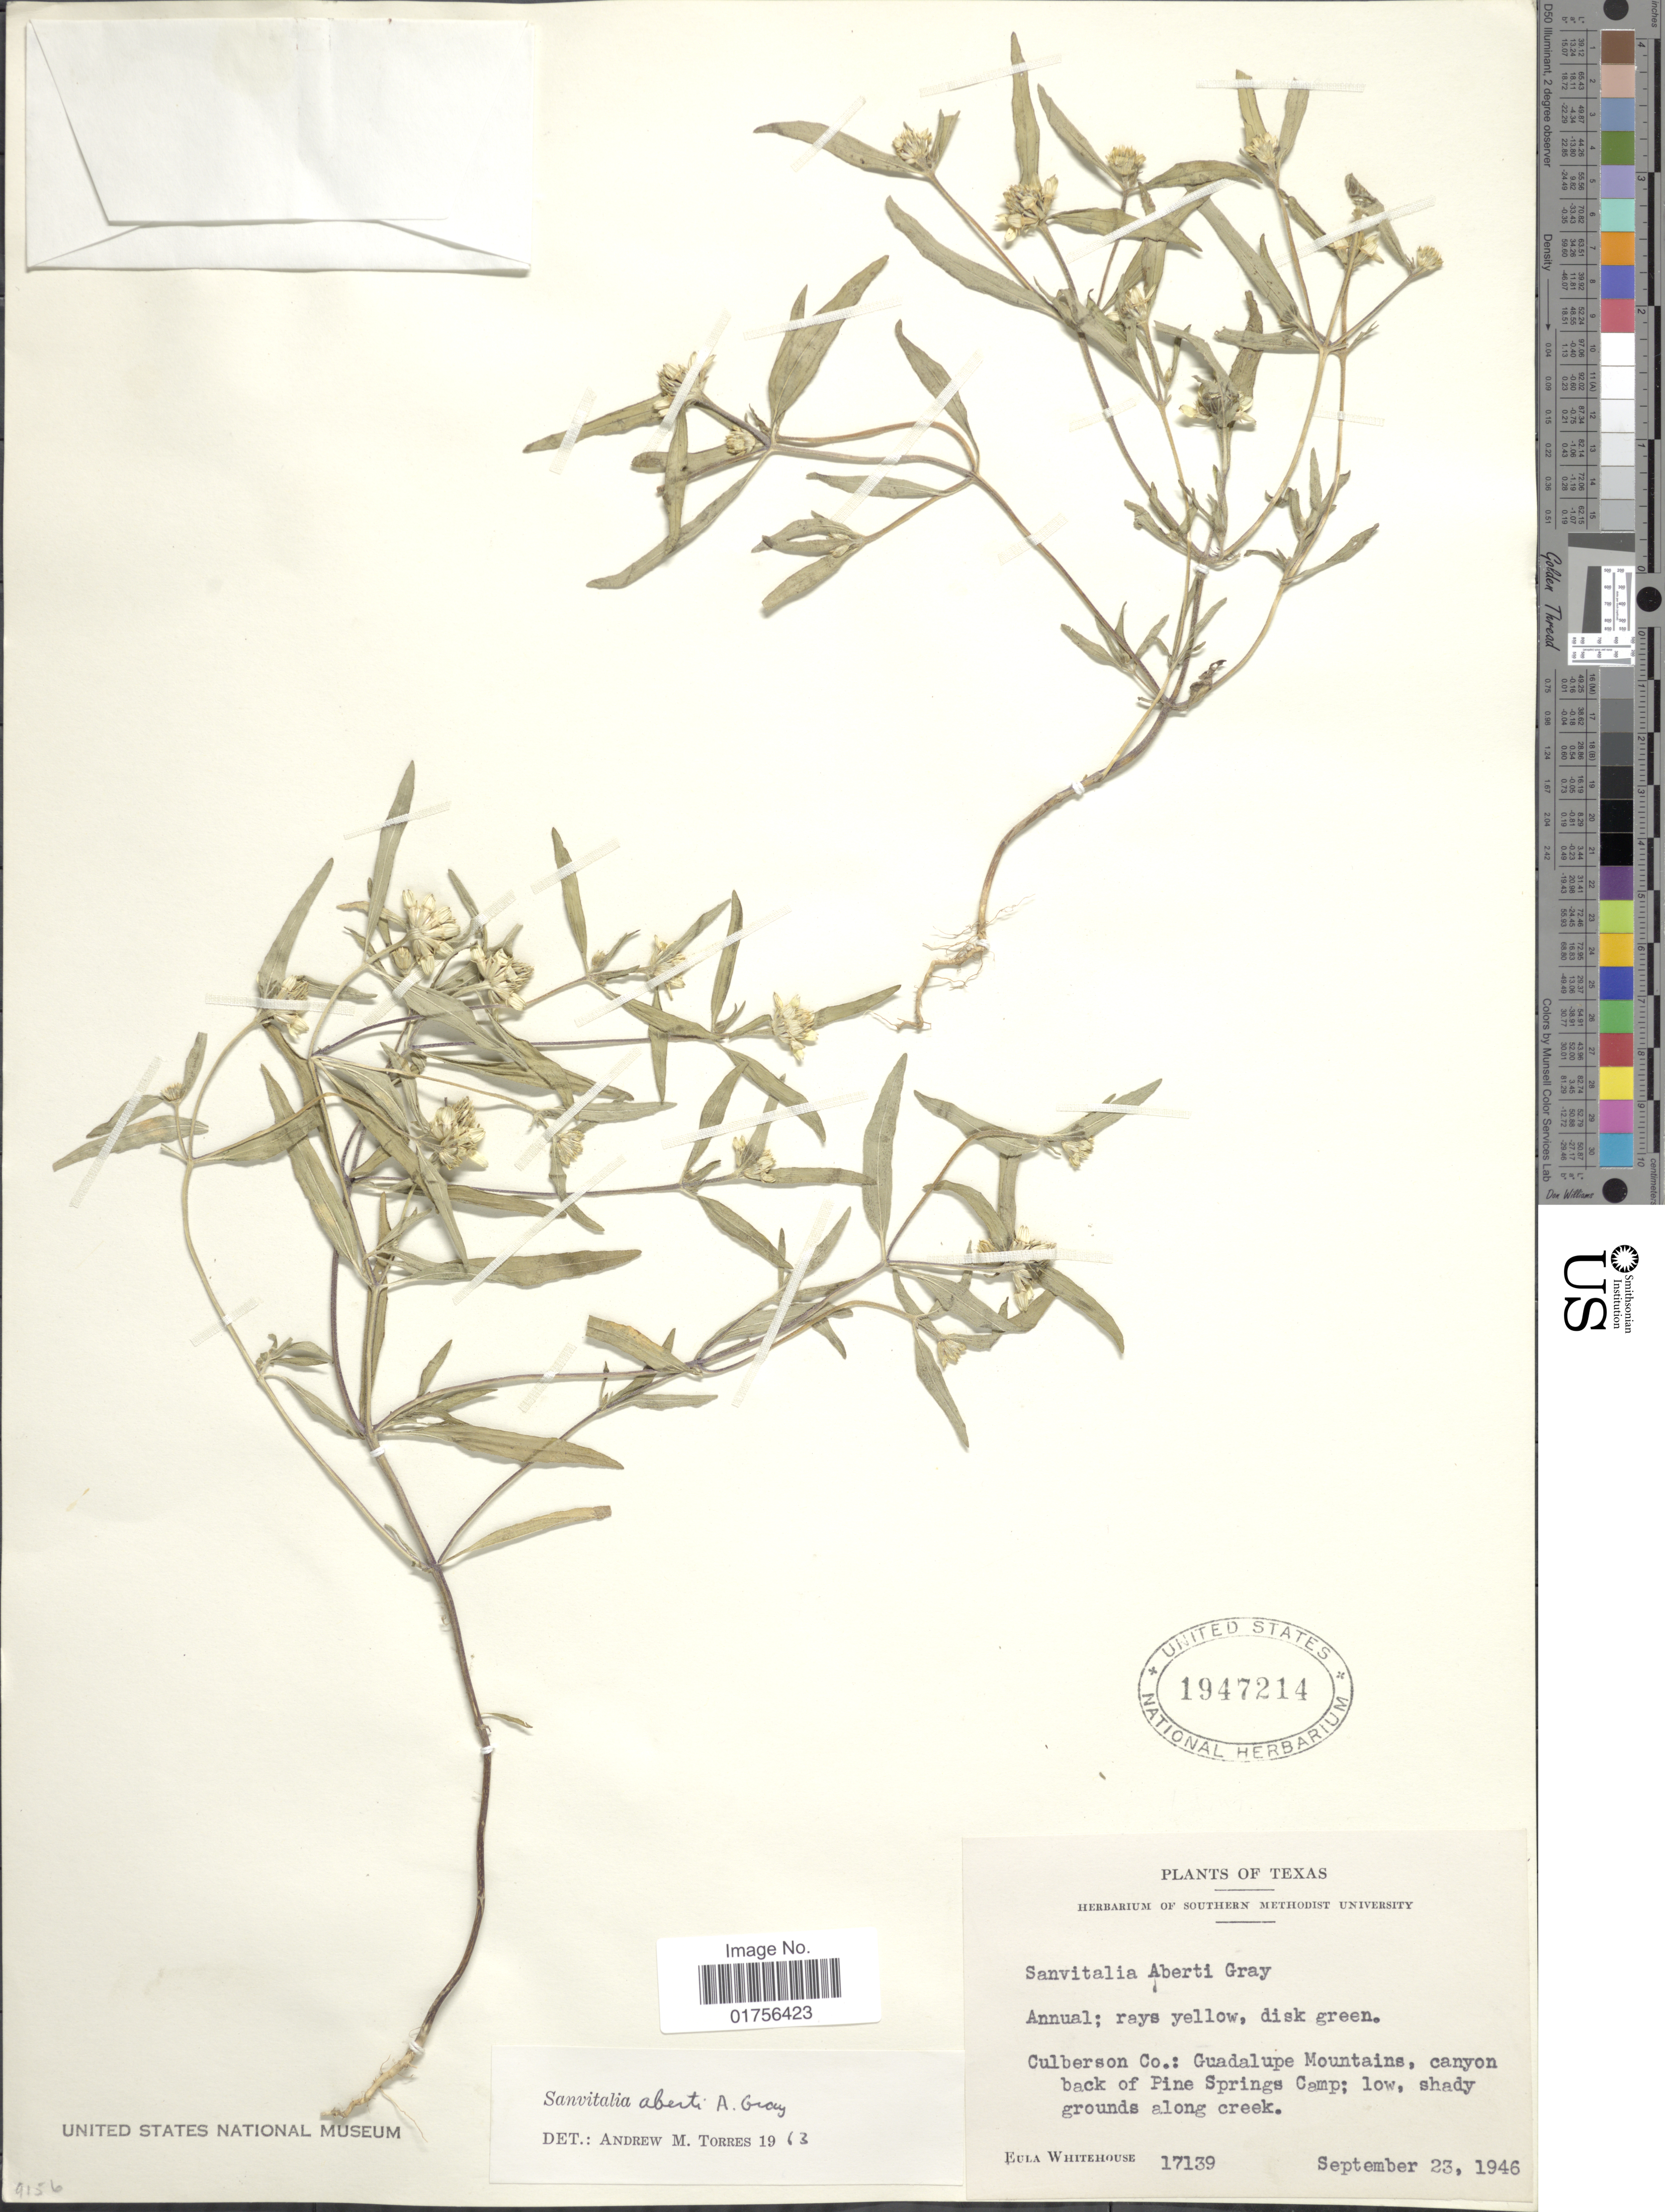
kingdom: Plantae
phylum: Tracheophyta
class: Magnoliopsida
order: Asterales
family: Asteraceae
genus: Sanvitalia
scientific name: Sanvitalia aberti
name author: A. Gray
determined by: Skibicki, Samuel V.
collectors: E. Whitehouse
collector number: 17139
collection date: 1946-09-23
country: United States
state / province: Texas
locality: Culberson Co: Guadalupe Mountains, canyon back of Pine Springs Camp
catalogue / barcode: US 1947214